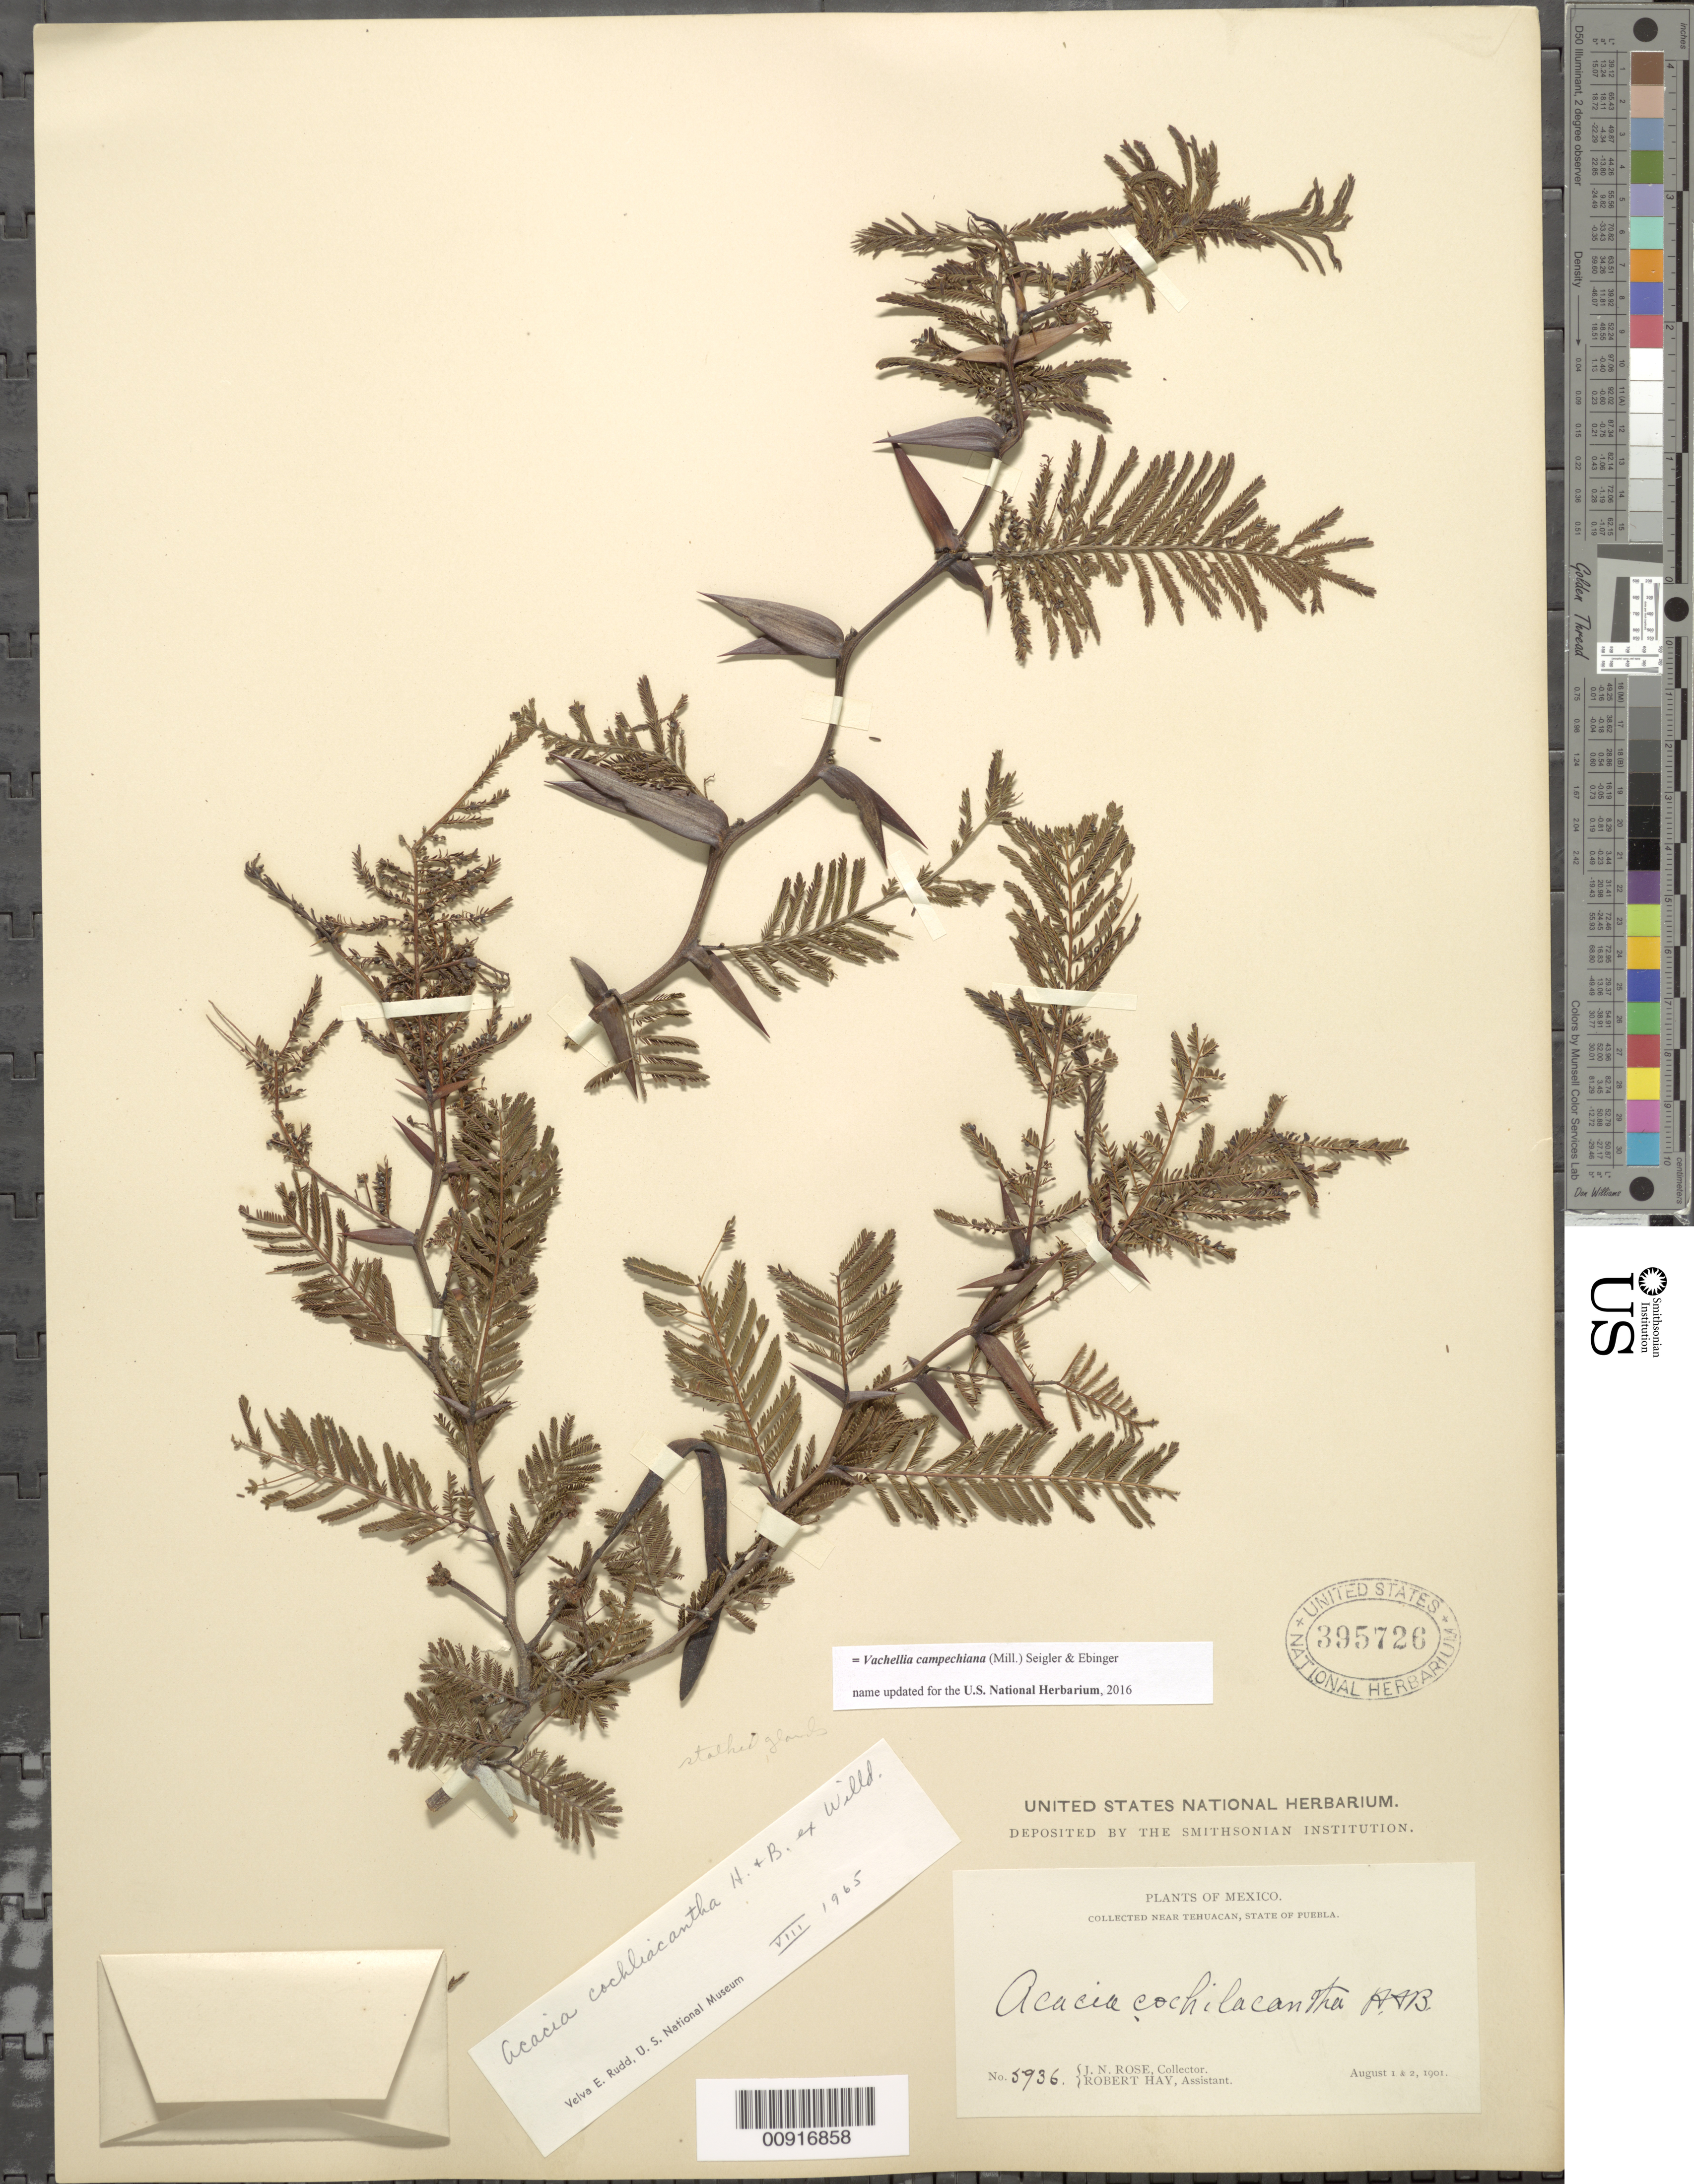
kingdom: Plantae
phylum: Tracheophyta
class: Magnoliopsida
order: Fabales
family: Fabaceae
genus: Vachellia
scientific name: Vachellia campechiana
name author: (Mill.) Seigler & Ebinger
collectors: J. N. Rose & R. Hay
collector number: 5936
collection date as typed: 01 Aug 1901 to 02 Aug 1901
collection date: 1901-08-01/1901-08-02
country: Mexico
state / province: Puebla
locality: Near Tehuacán, State of Puebla.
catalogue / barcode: US 395726